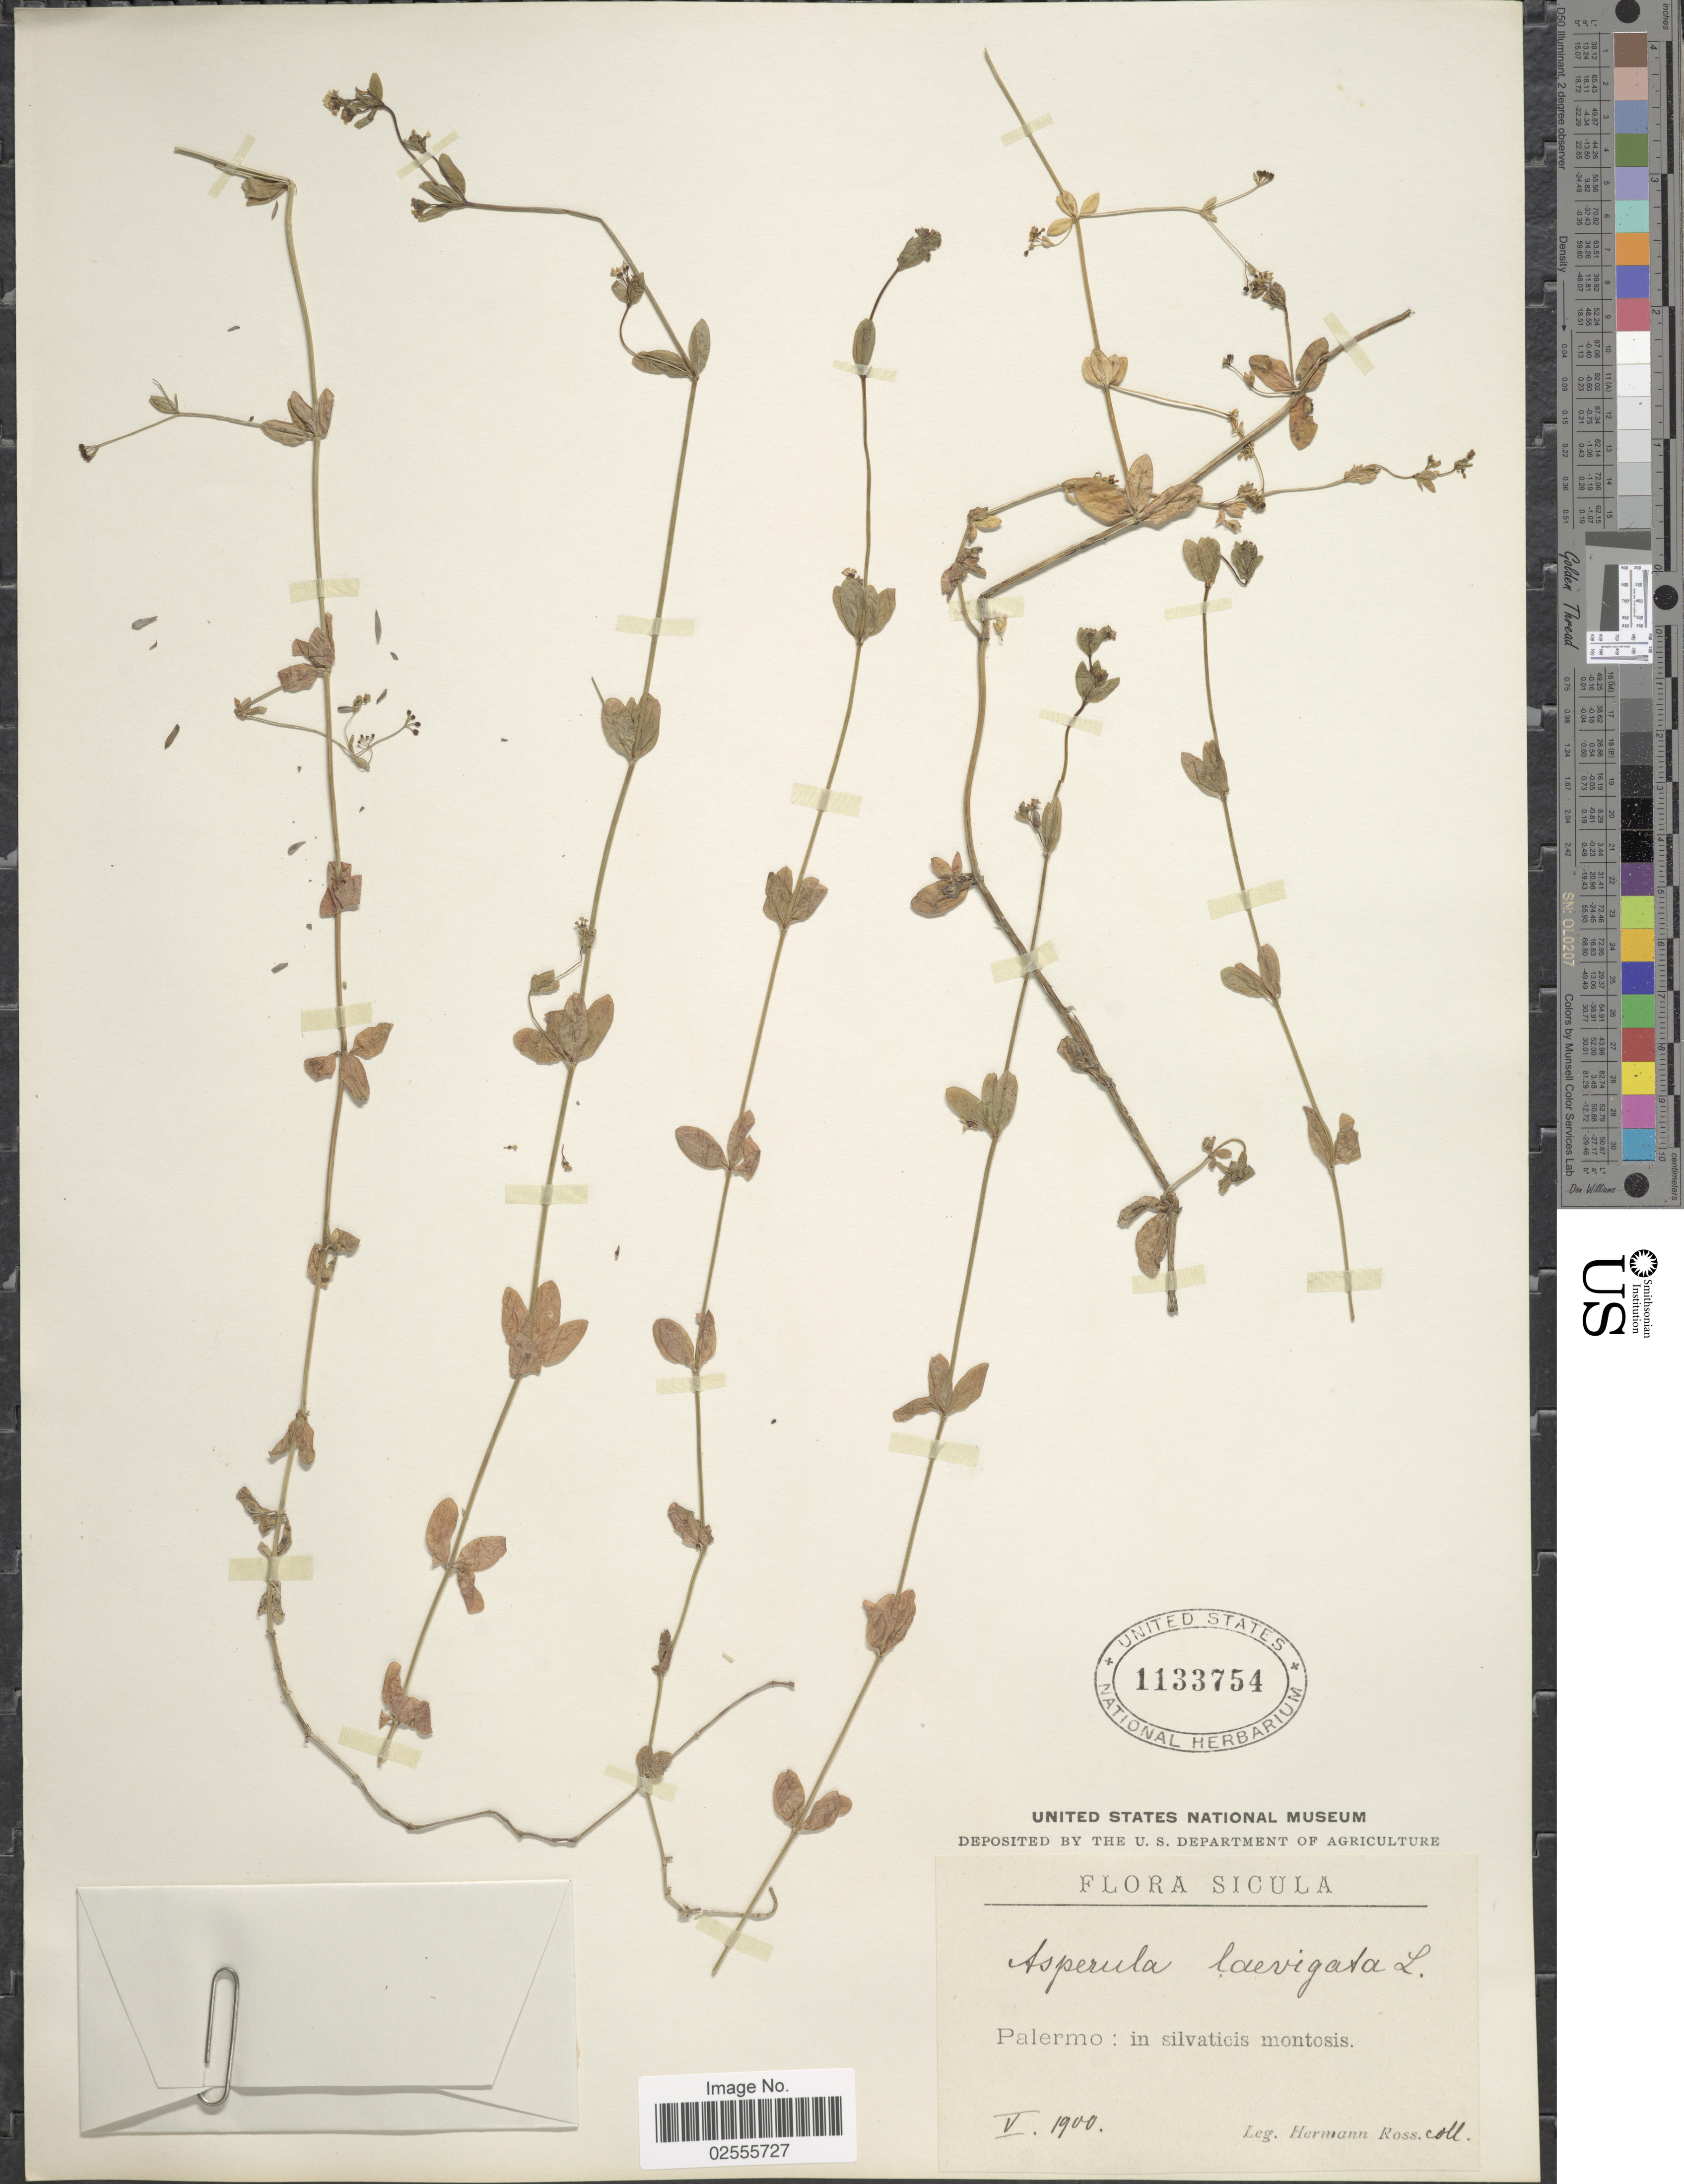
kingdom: Plantae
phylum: Tracheophyta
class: Magnoliopsida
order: Gentianales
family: Rubiaceae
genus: Asperula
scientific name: Asperula laevigata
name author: L.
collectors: H. Ross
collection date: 1900-05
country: Italy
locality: Sicula, Palermo: in silvaticis montosis.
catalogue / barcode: US 1133754